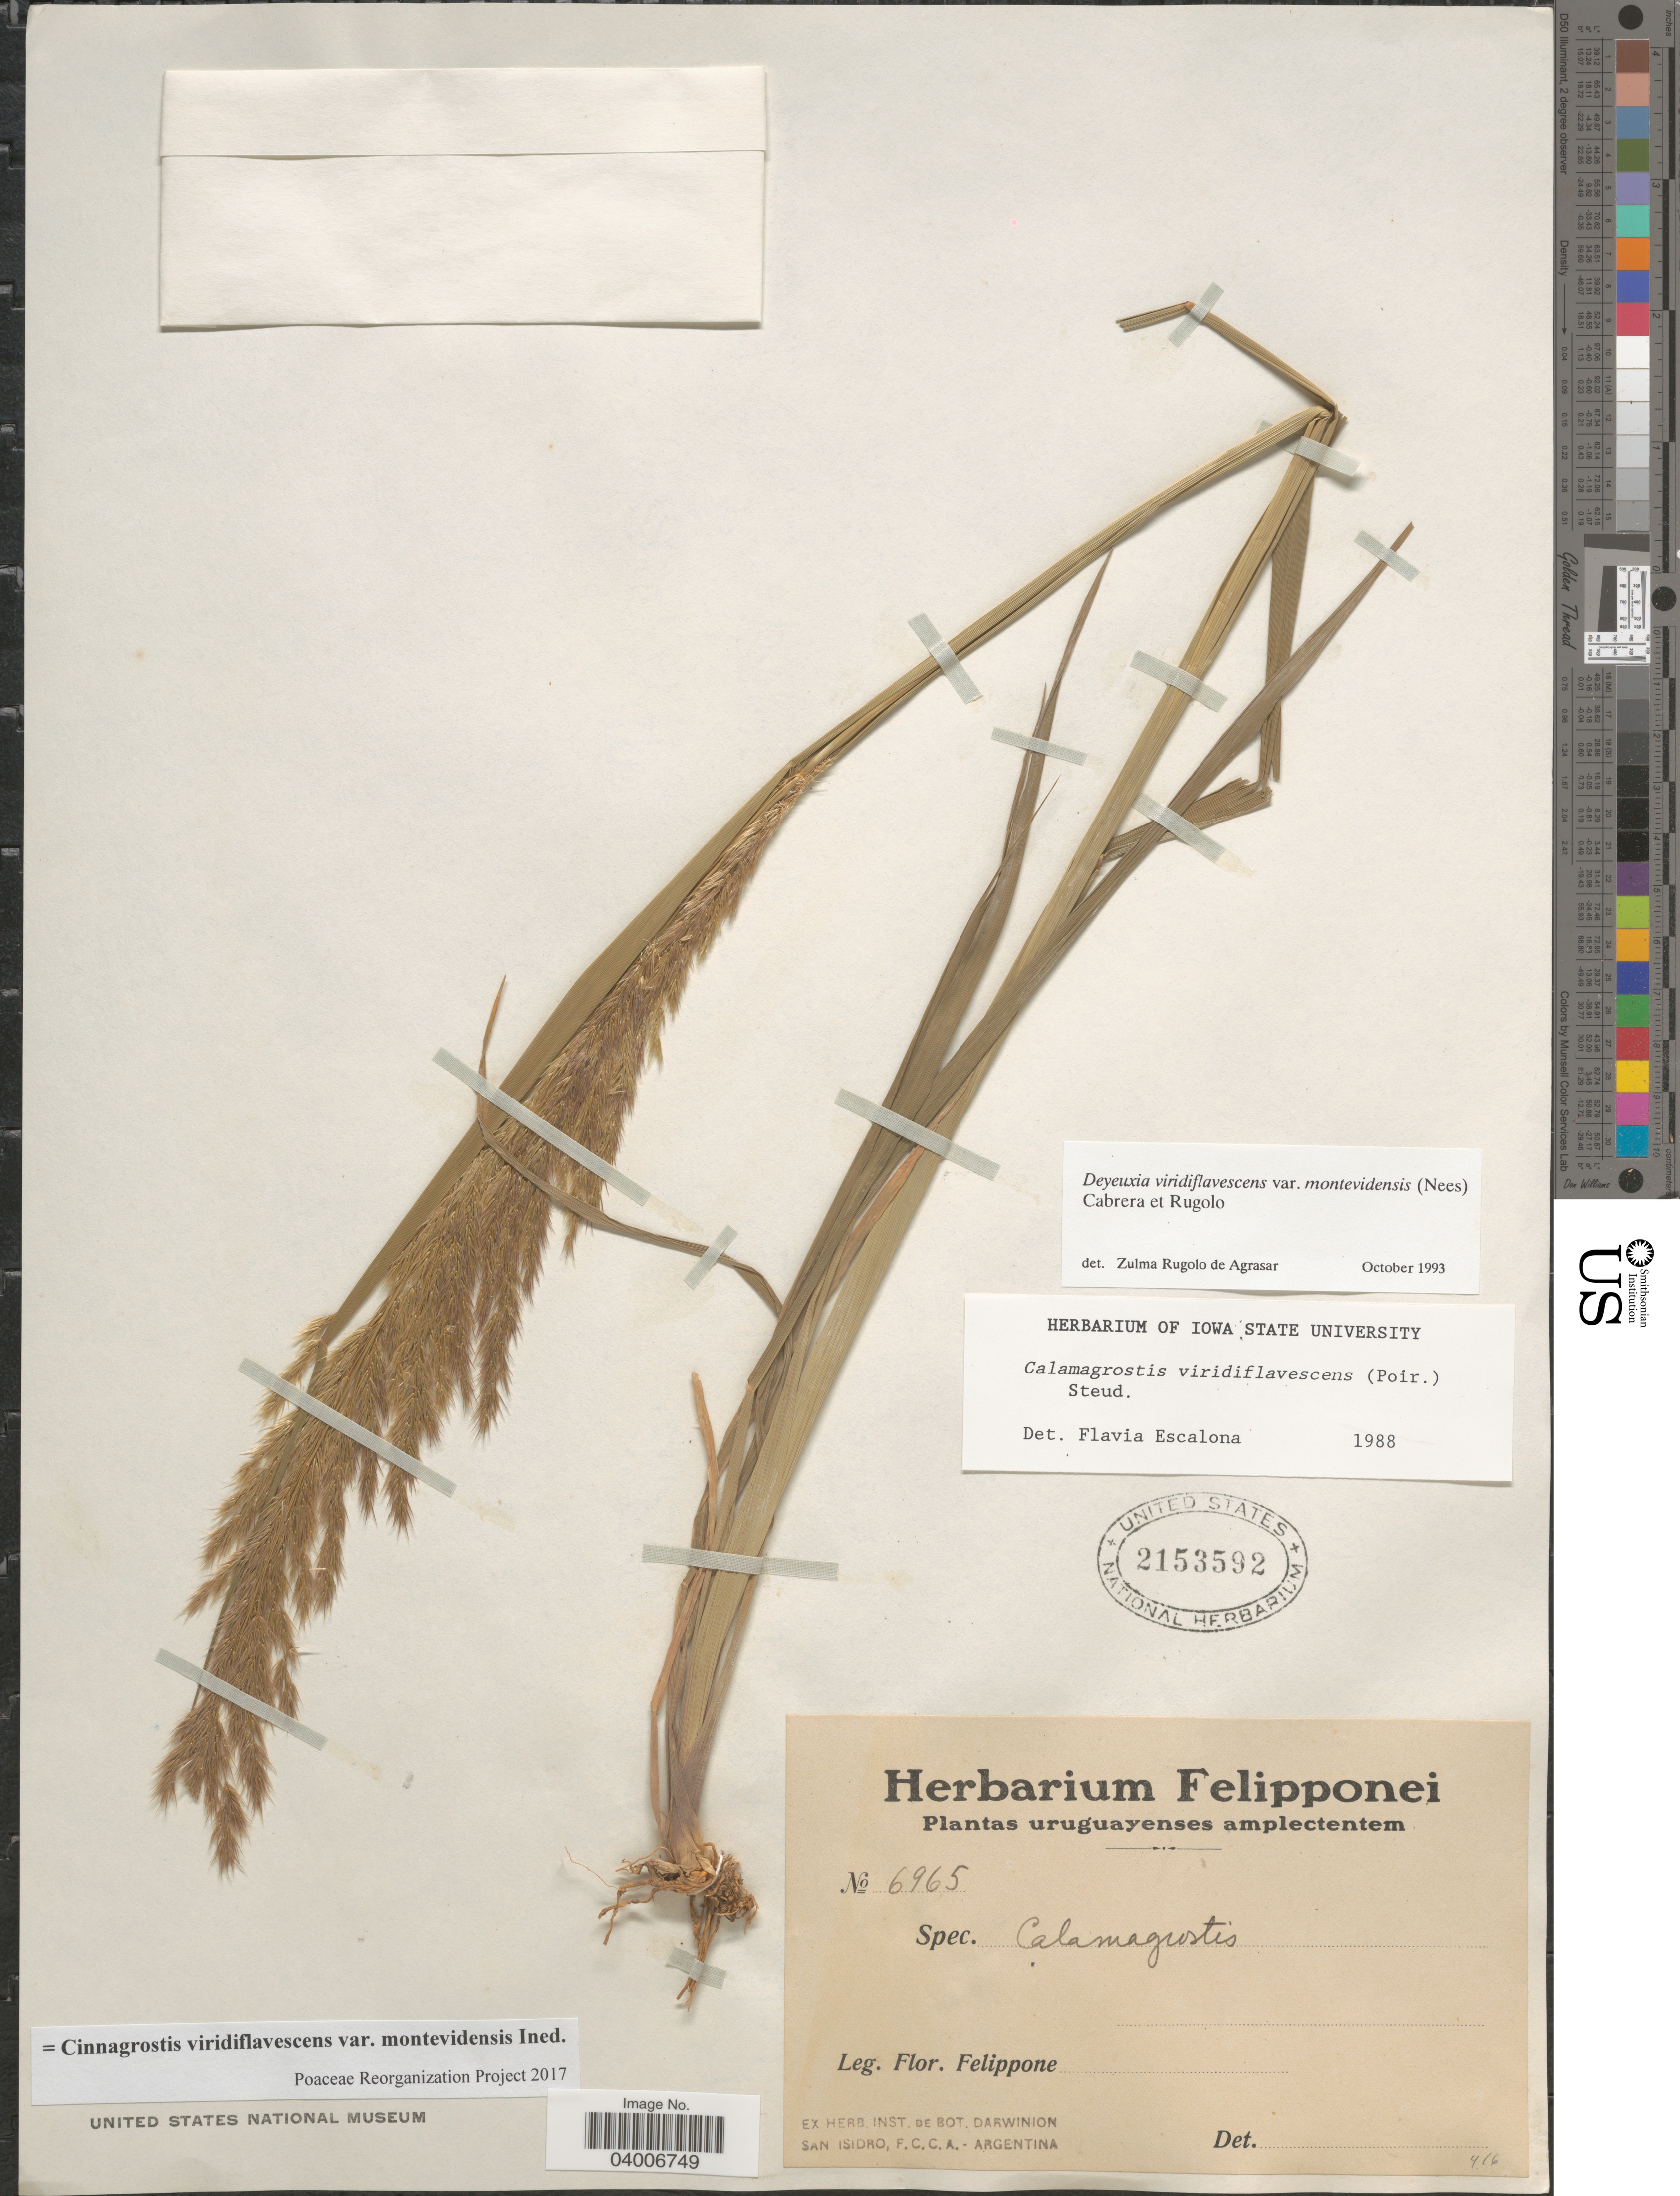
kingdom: Plantae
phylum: Tracheophyta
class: Liliopsida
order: Poales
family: Poaceae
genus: Cinnagrostis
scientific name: Cinnagrostis viridiflavescens var. montevidensis ined.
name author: (Nees) P.M. Peterson et al.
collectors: F. Felippone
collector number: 6965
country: Uruguay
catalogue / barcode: US 2153592